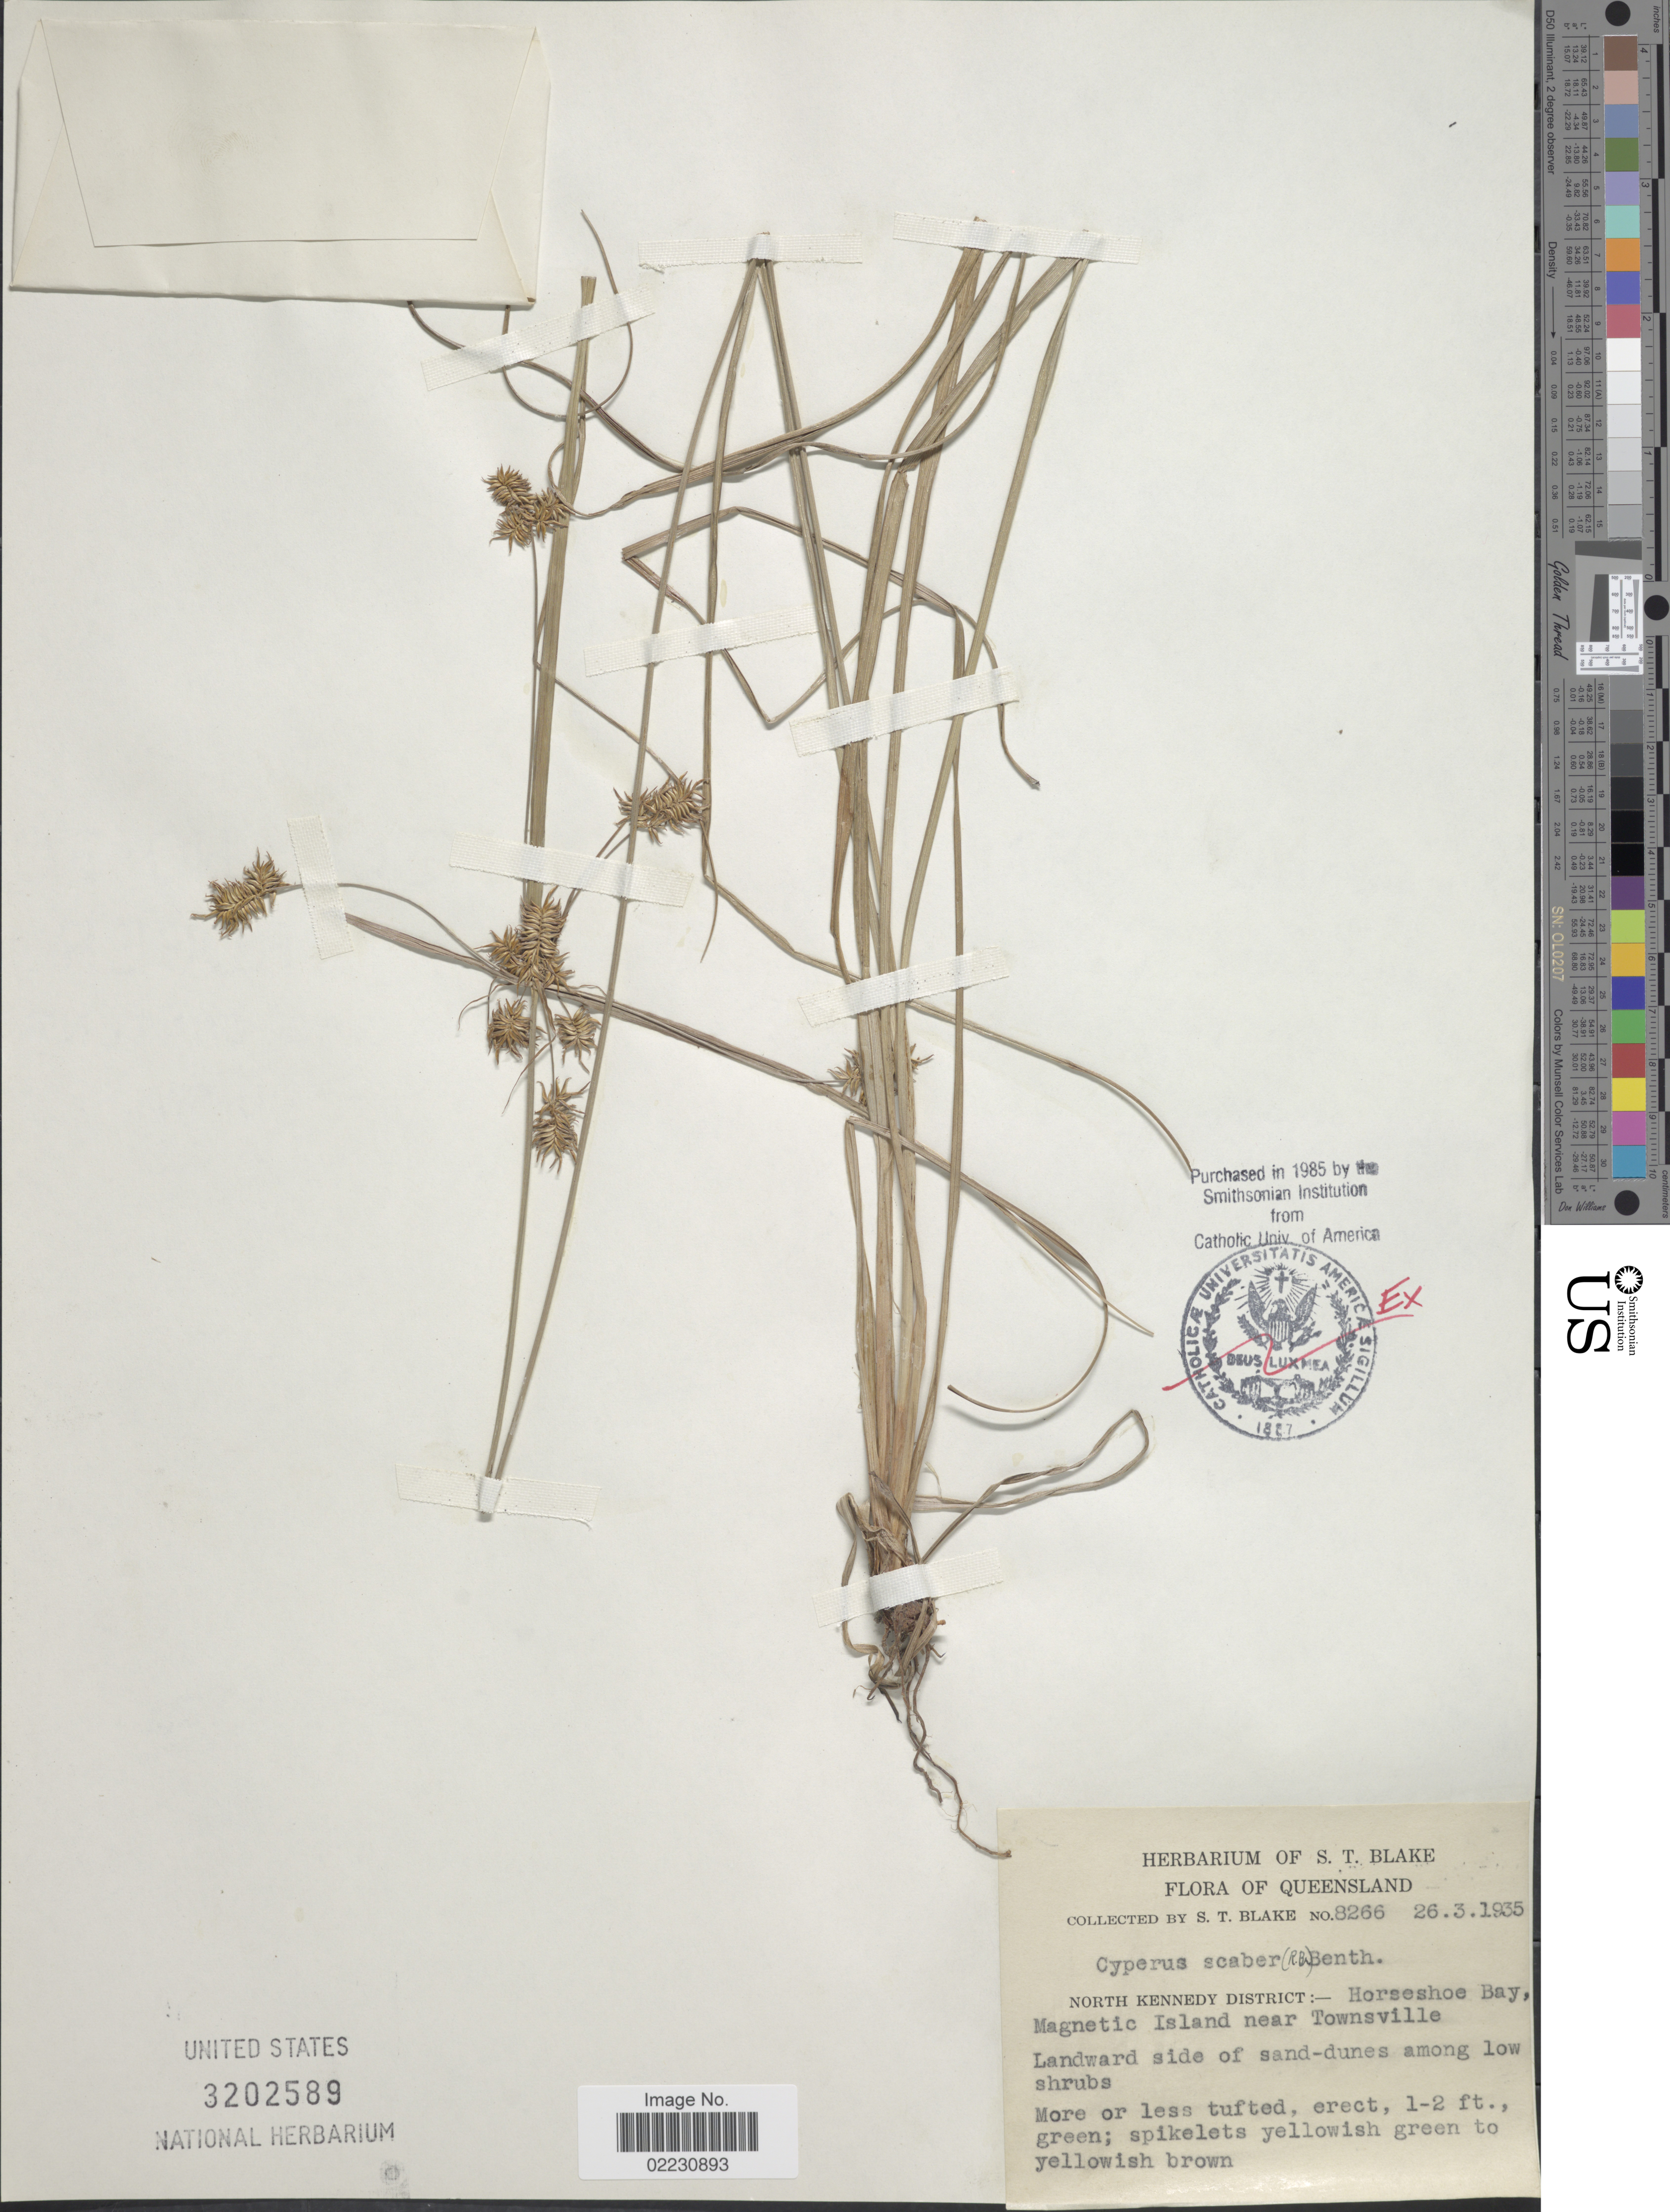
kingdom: Plantae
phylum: Tracheophyta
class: Liliopsida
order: Poales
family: Cyperaceae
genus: Cyperus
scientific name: Cyperus scaber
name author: (R. Br.) Boeckeler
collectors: S. T. Blake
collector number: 8266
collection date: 1935-03-26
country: Australia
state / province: Queensland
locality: North Kennedy District, Horseshoe Bay, Magnetic Island near Townsville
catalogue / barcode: US 3202589